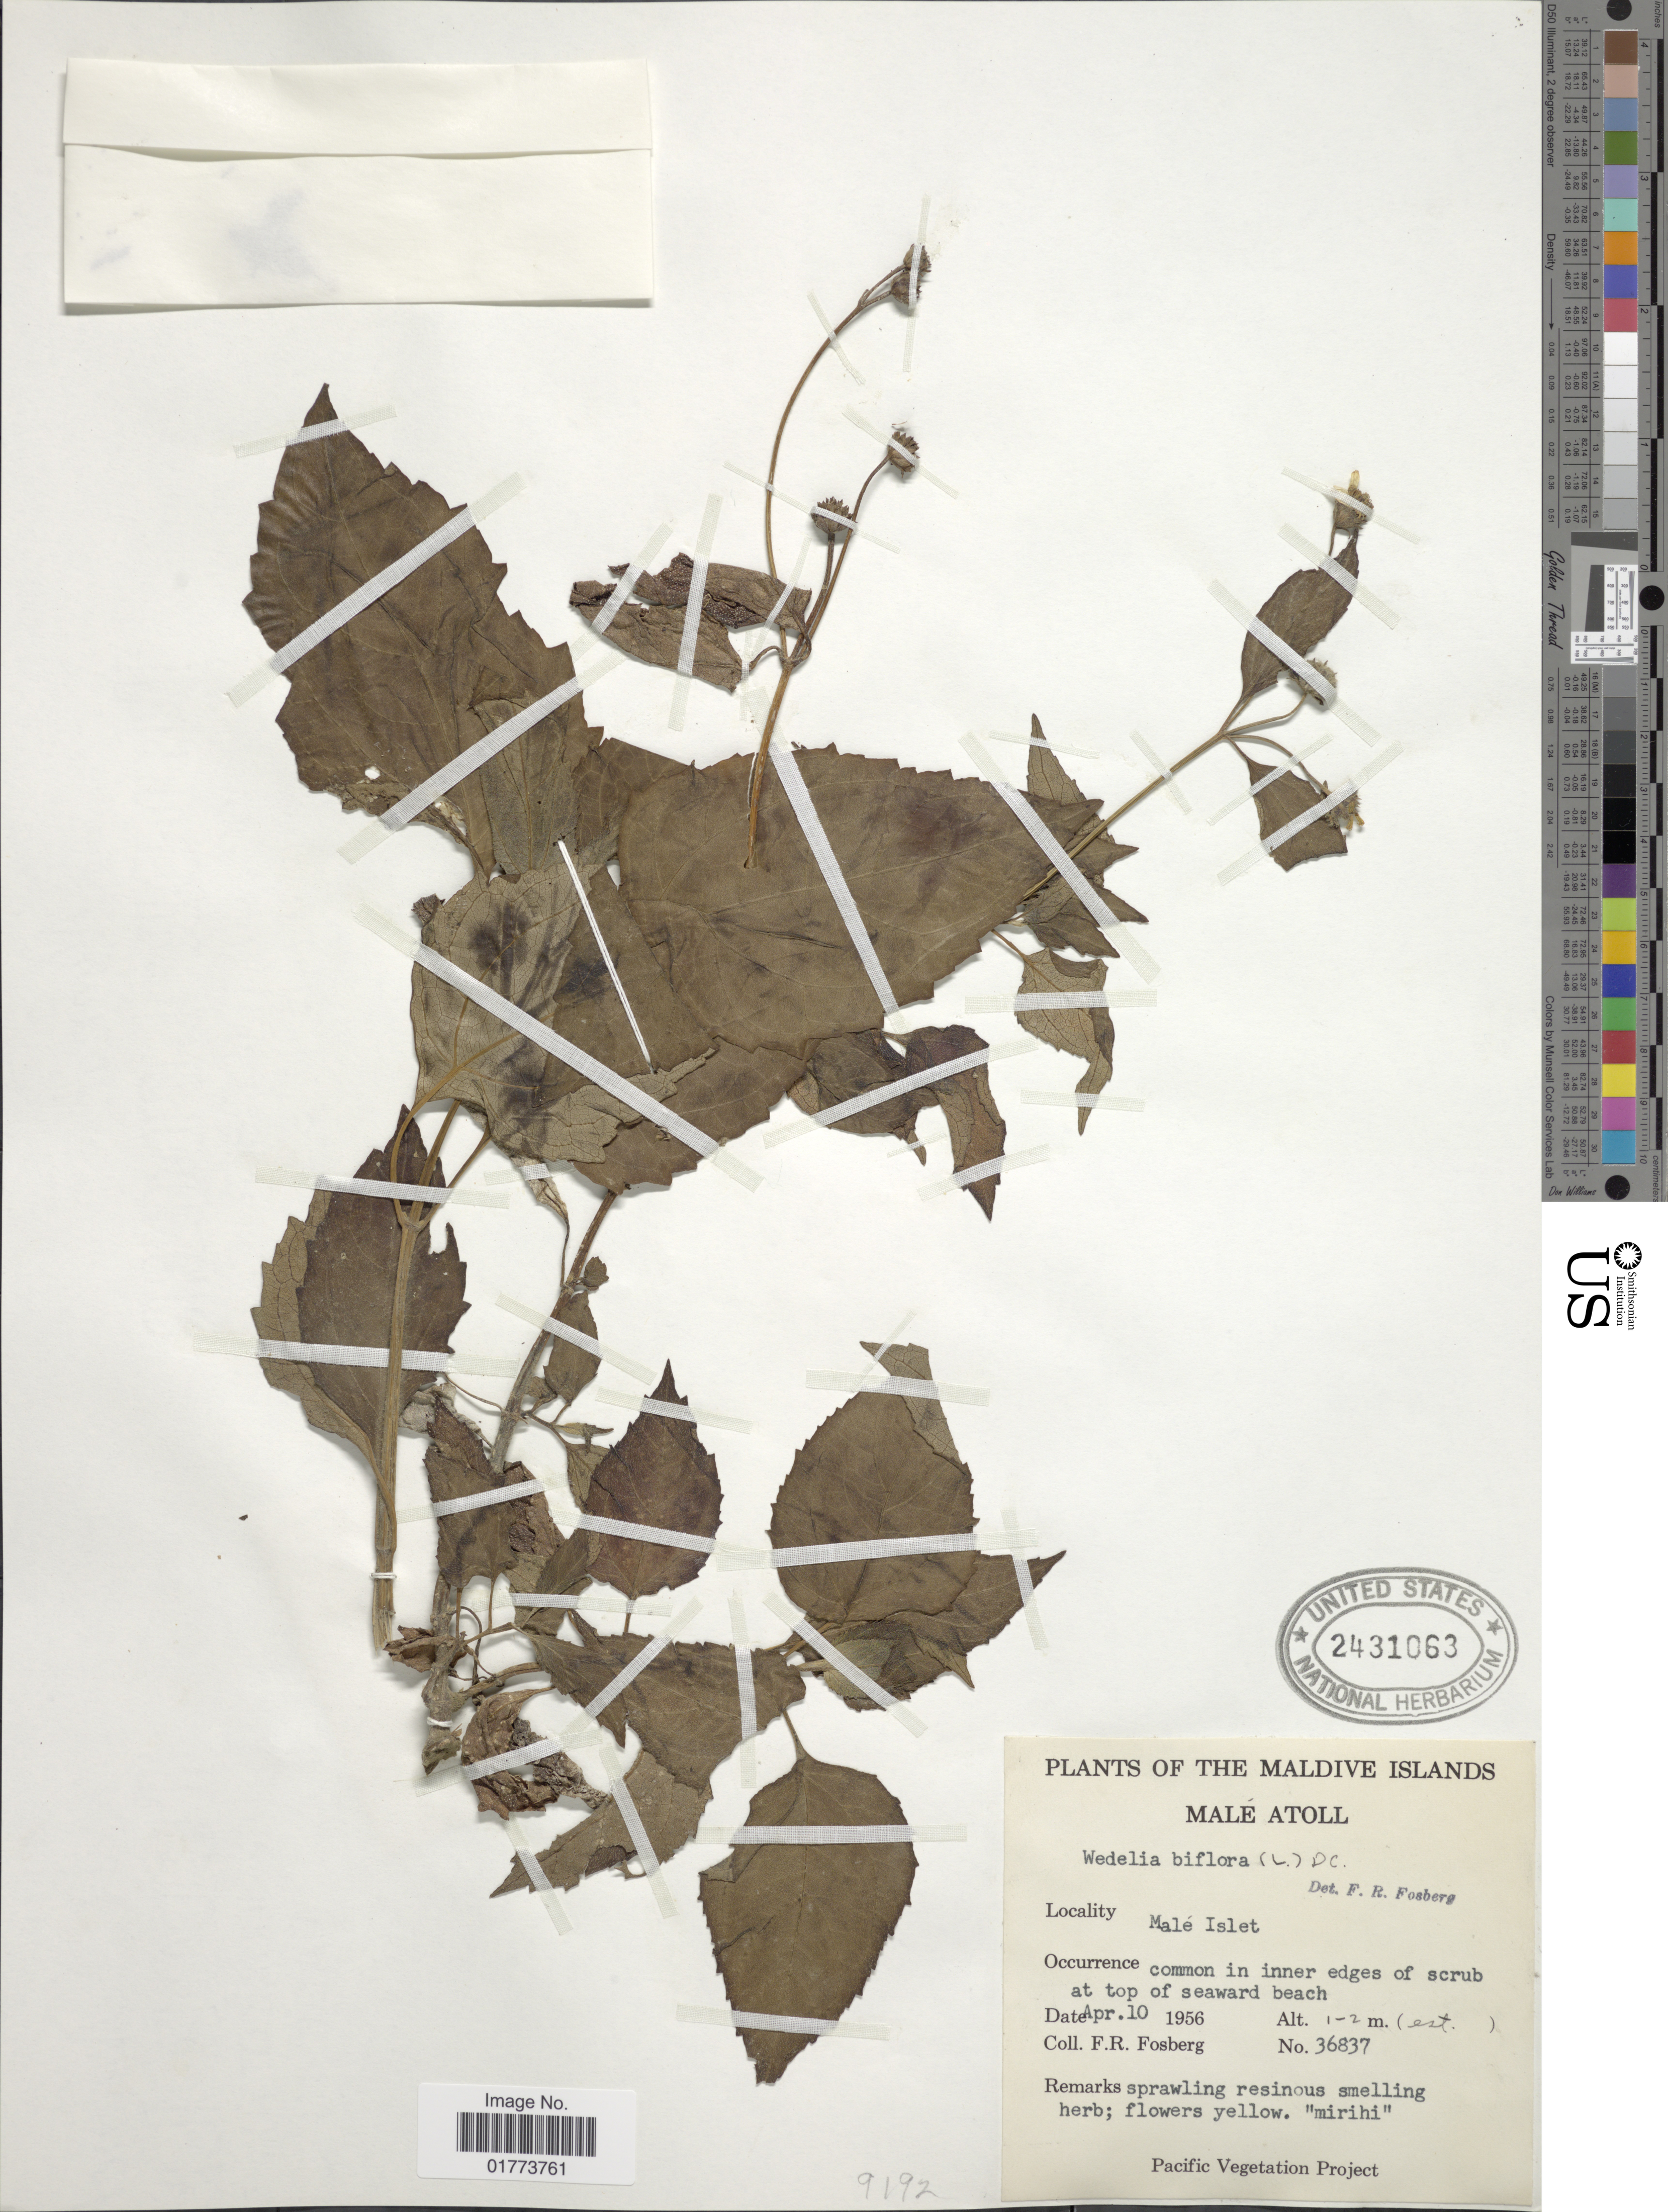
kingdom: Plantae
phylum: Tracheophyta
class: Magnoliopsida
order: Asterales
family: Asteraceae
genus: Wollastonia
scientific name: Wollastonia biflora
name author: (L.) DC.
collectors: F. R. Fosberg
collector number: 36837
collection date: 1956-04-10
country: Maldive Islands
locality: Male Atoll. Male Islet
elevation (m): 1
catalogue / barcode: US 2431063